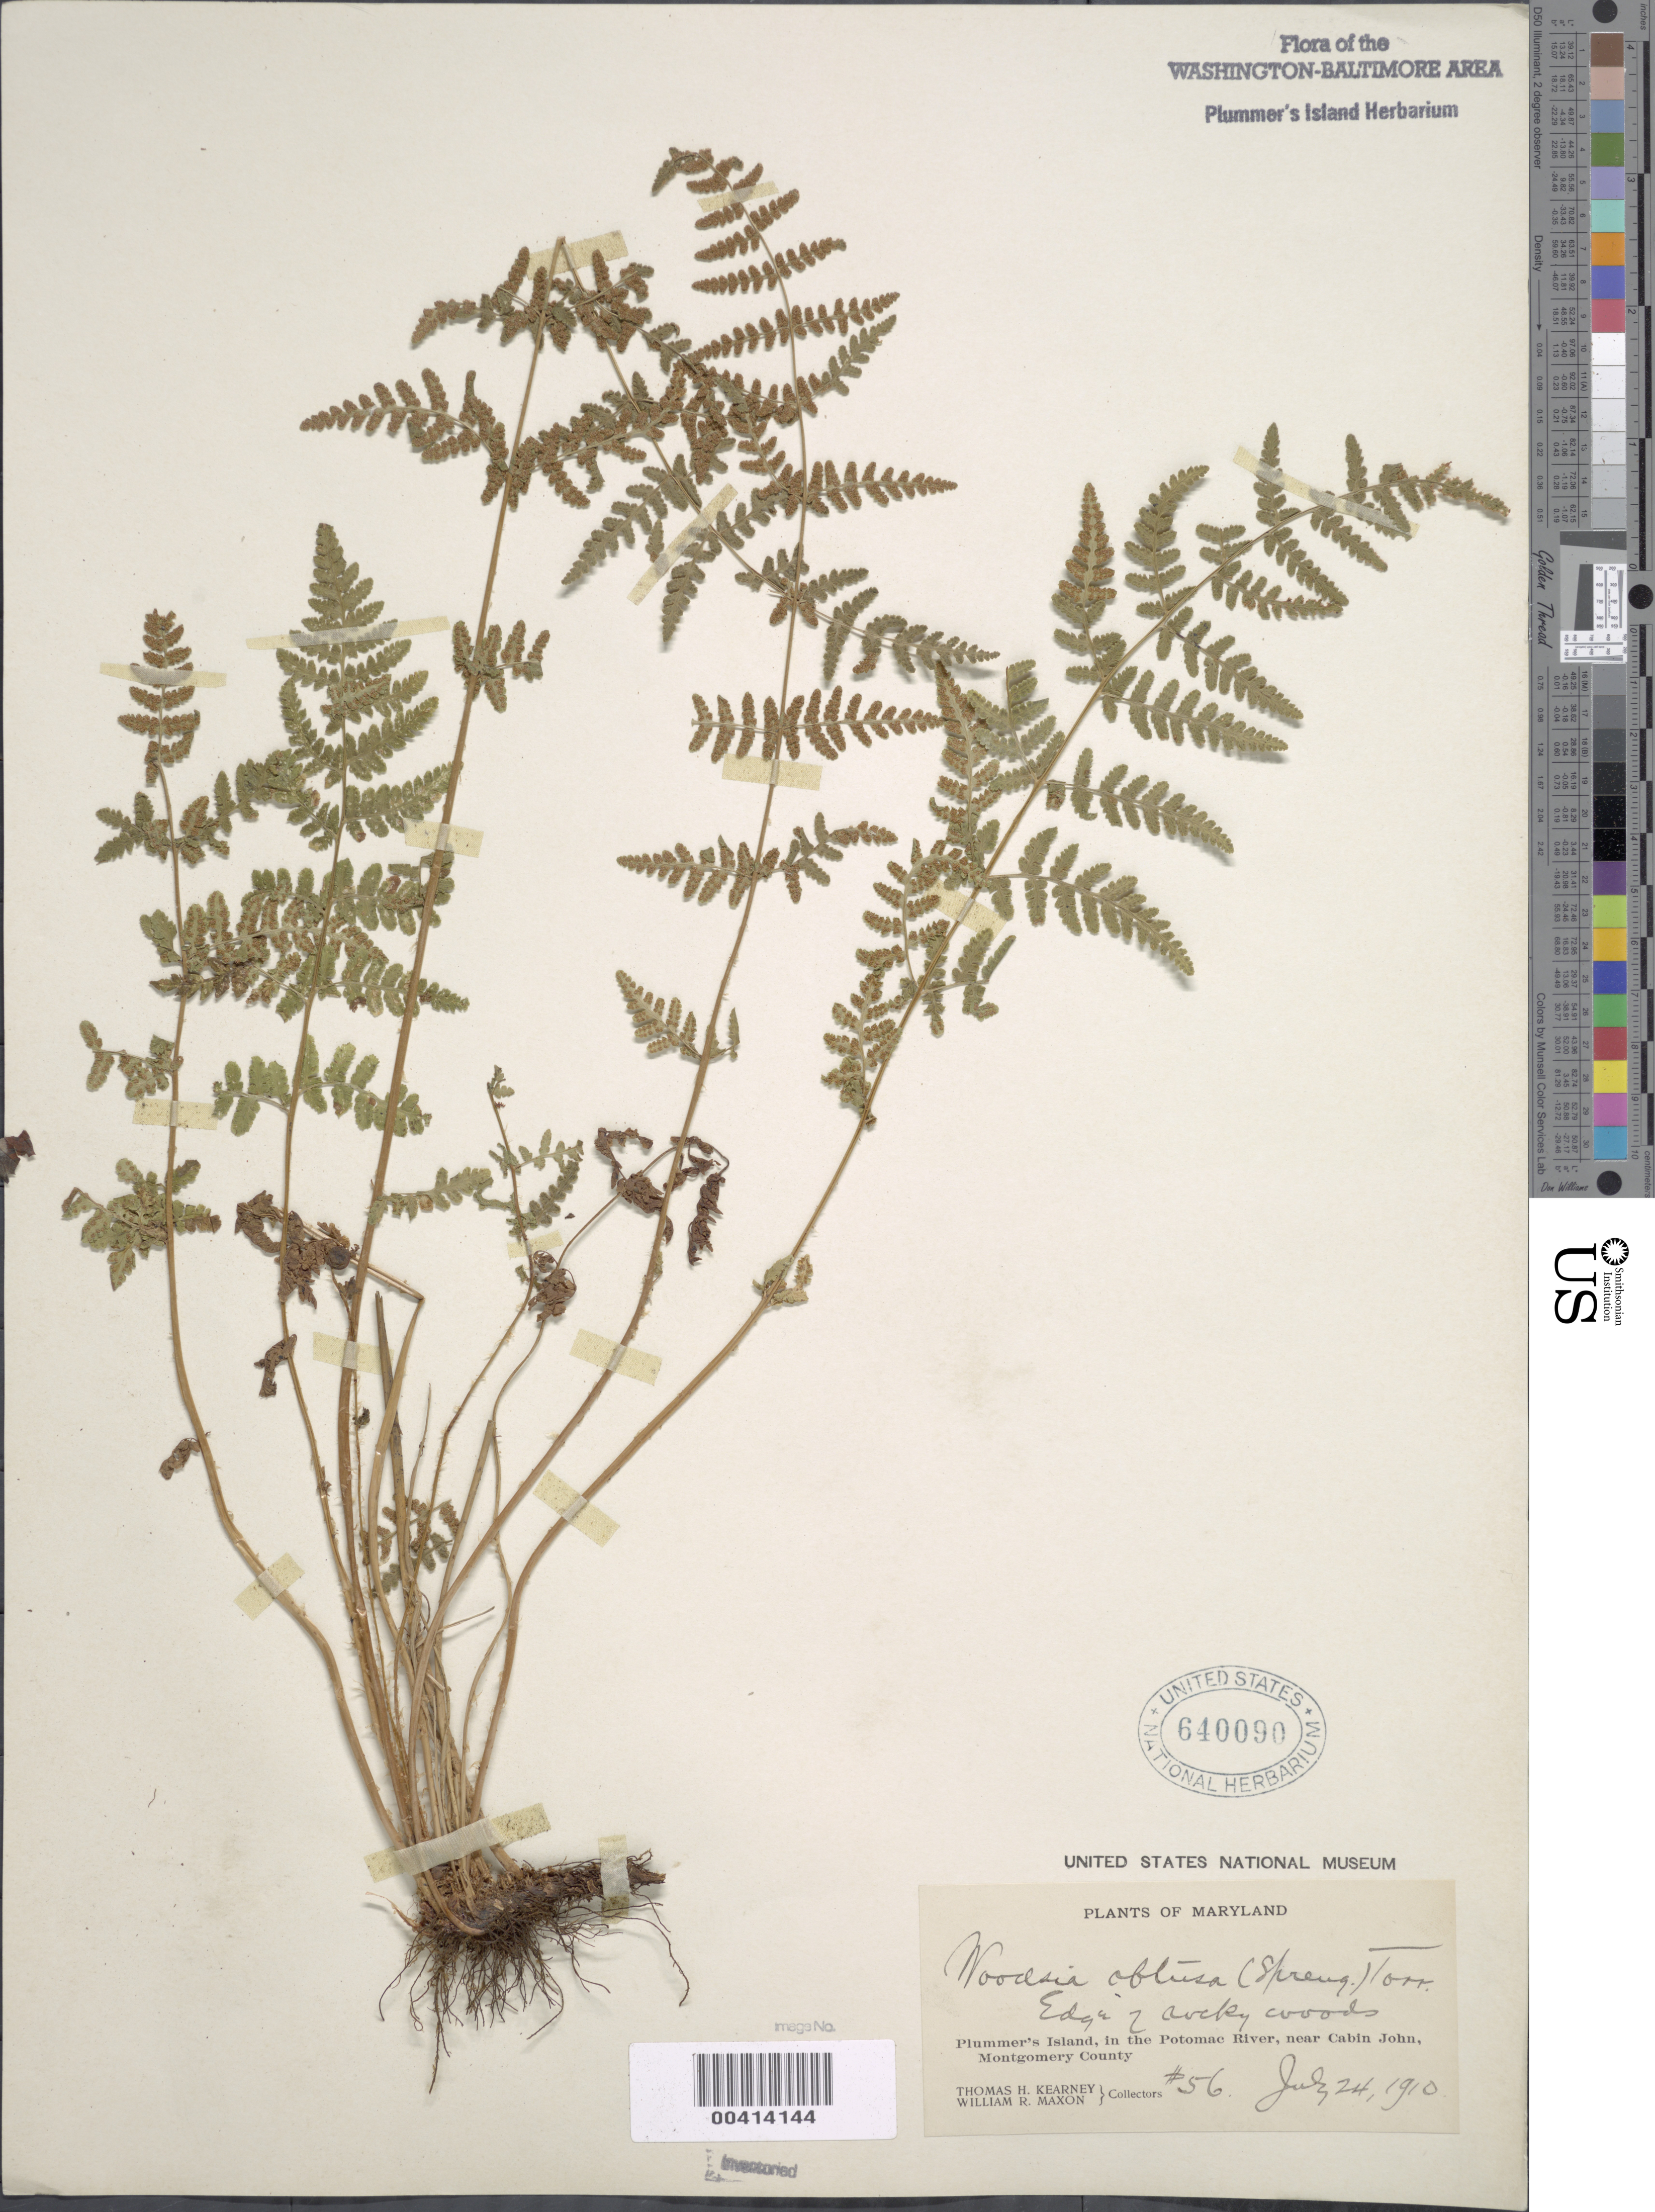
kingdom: Plantae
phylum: Tracheophyta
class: Polypodiopsida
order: Polypodiales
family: Woodsiaceae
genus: Woodsia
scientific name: Woodsia obtusa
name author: (Spreng.) Torr.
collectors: T. H. Kearney & W. R. Maxon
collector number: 56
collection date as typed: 24 Jul 1910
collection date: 1910-07-24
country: United States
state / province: Maryland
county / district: Montgomery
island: Plummers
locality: Plummer's Island C. & O. Canal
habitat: Edge of rocky woods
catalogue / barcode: US 640090